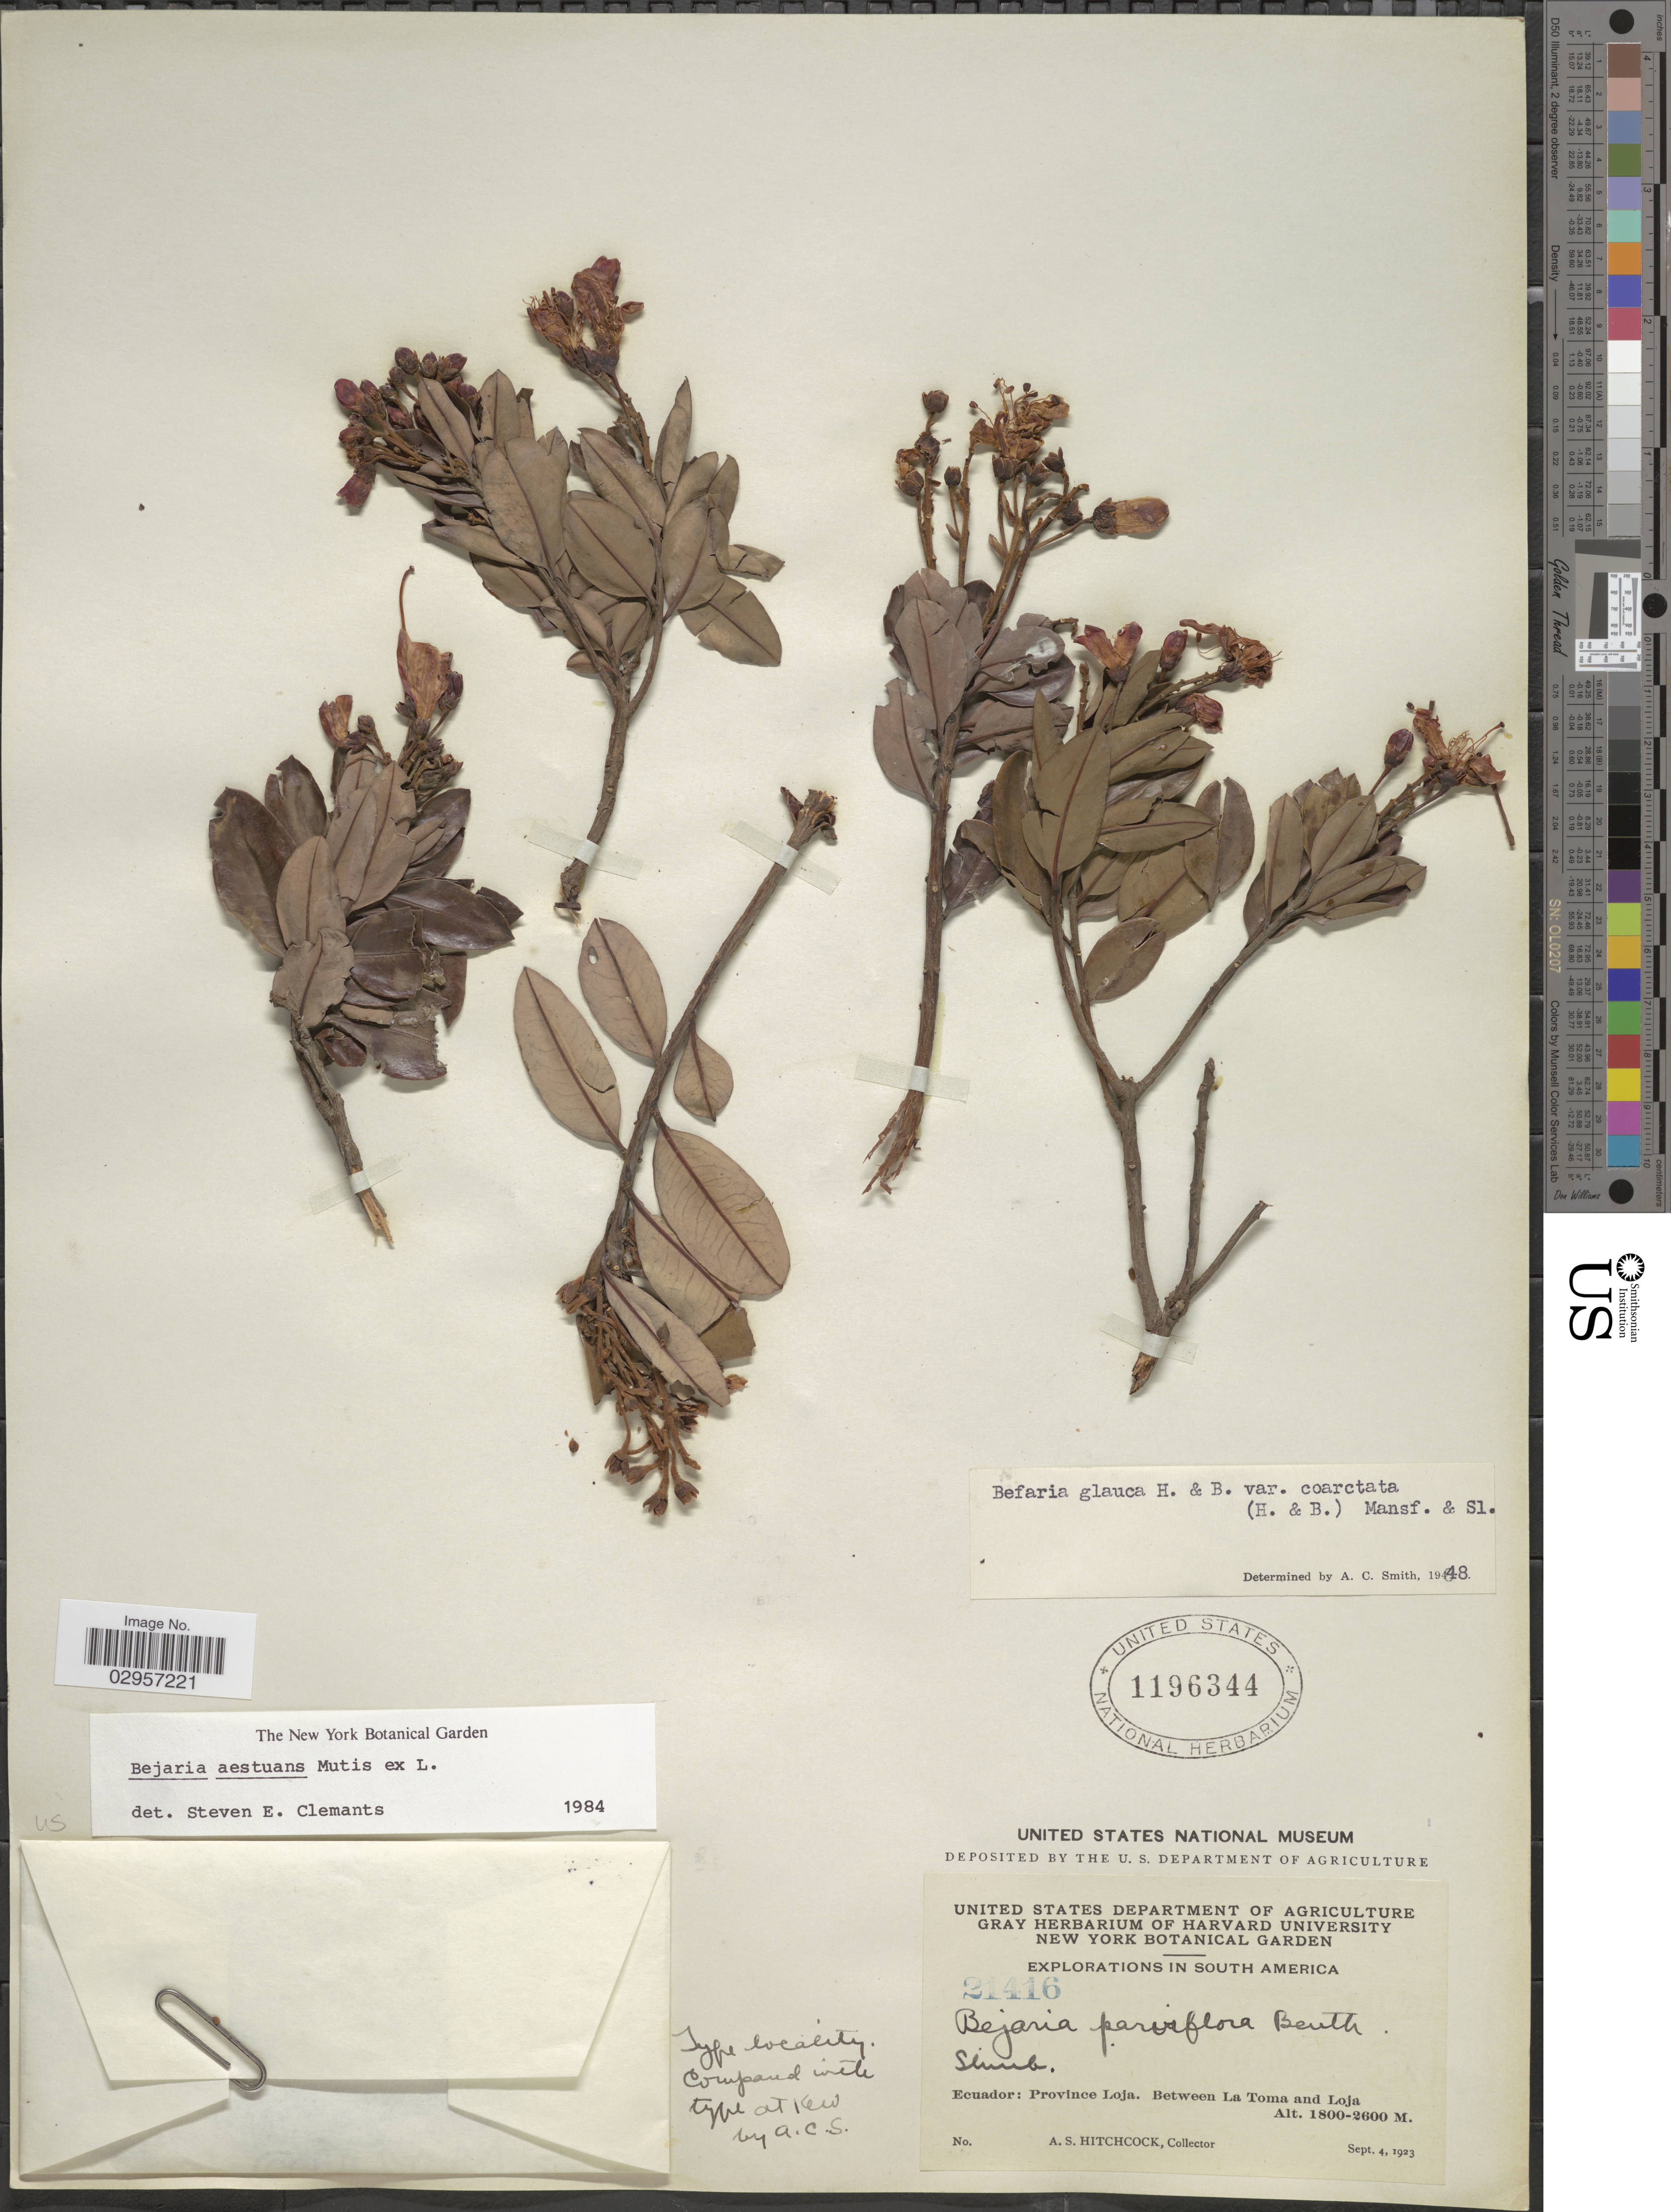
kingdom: Plantae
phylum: Tracheophyta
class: Magnoliopsida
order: Ericales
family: Ericaceae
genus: Befaria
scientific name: Befaria aestuans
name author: Mutis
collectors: A. S. Hitchcock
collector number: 21416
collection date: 1923-09-04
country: Ecuador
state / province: Loja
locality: Province Loja. Between La Toma and Loja.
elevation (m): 1800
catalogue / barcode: US 1196344